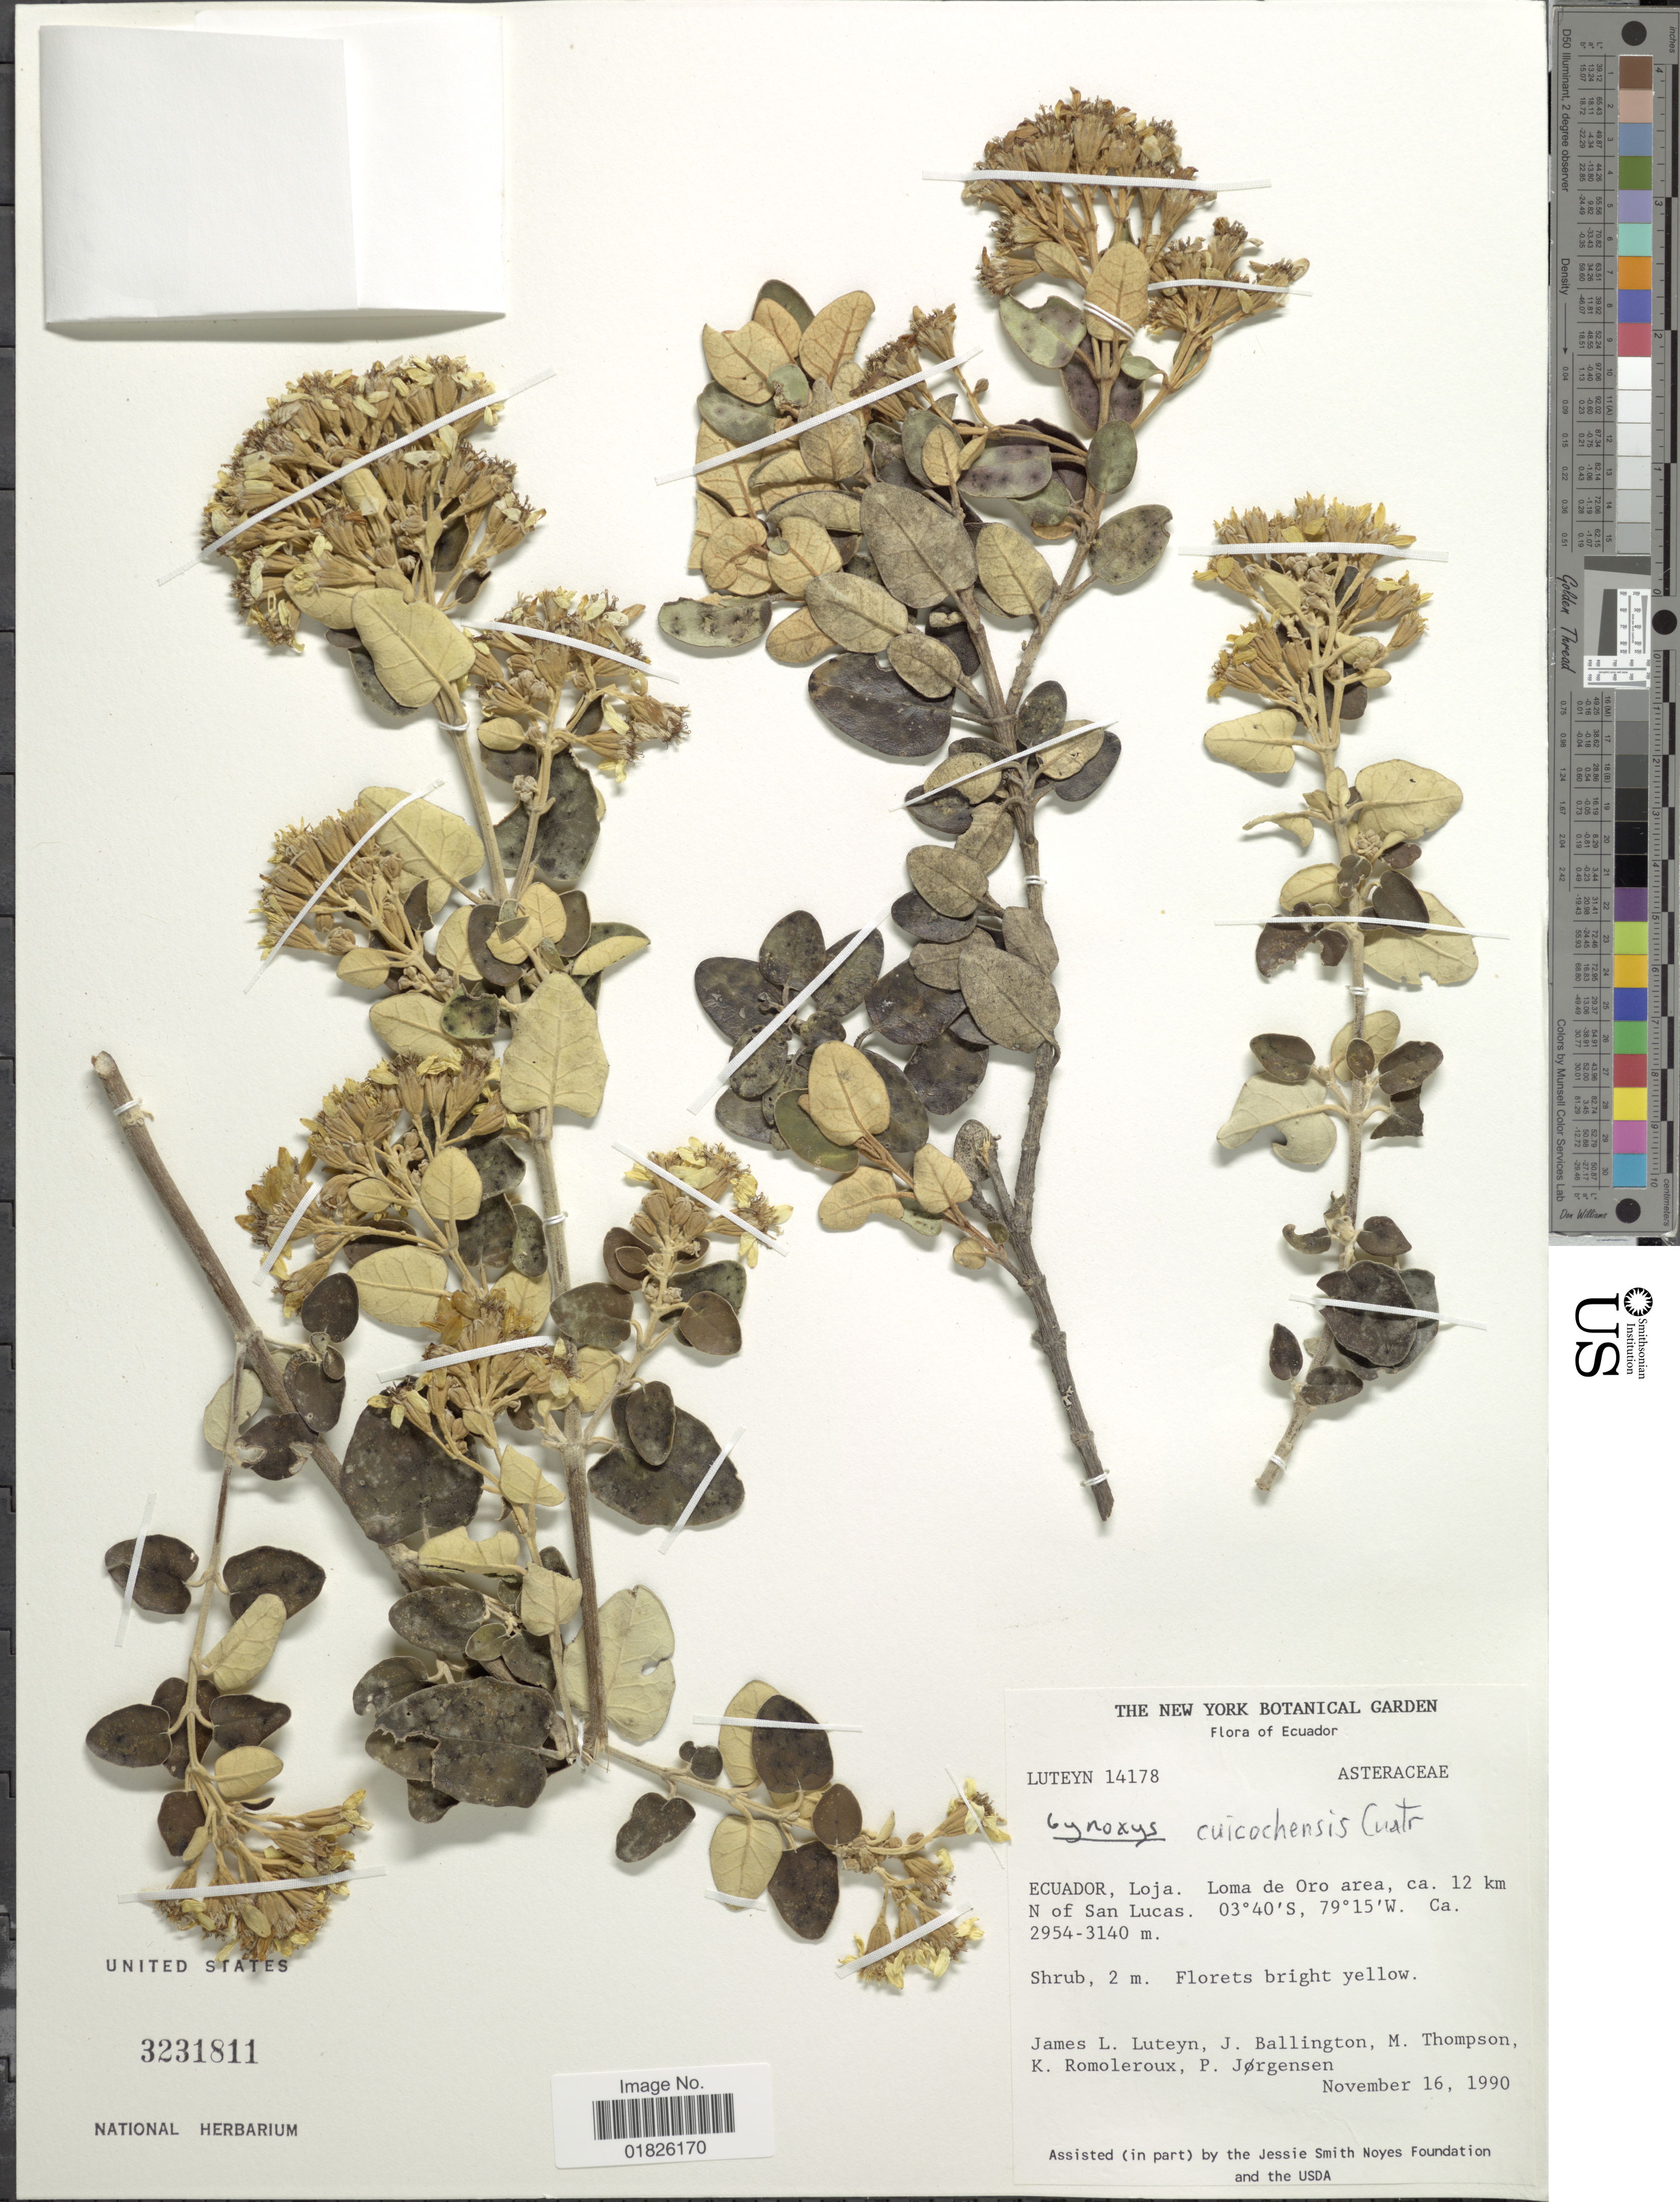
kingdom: Plantae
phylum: Tracheophyta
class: Magnoliopsida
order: Asterales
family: Asteraceae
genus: Gynoxys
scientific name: Gynoxys cuicochensis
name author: Cuatrec.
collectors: J. L. Luteyn, J. Ballington, M. Thompson, K. Romolerloux & P. Jørgensen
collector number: LUTEYN 14178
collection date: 1990-11-16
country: Ecuador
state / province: Loja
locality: Lona de Oro area, ca. 12 km N of San Lucas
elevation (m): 2954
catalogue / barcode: US 3231811